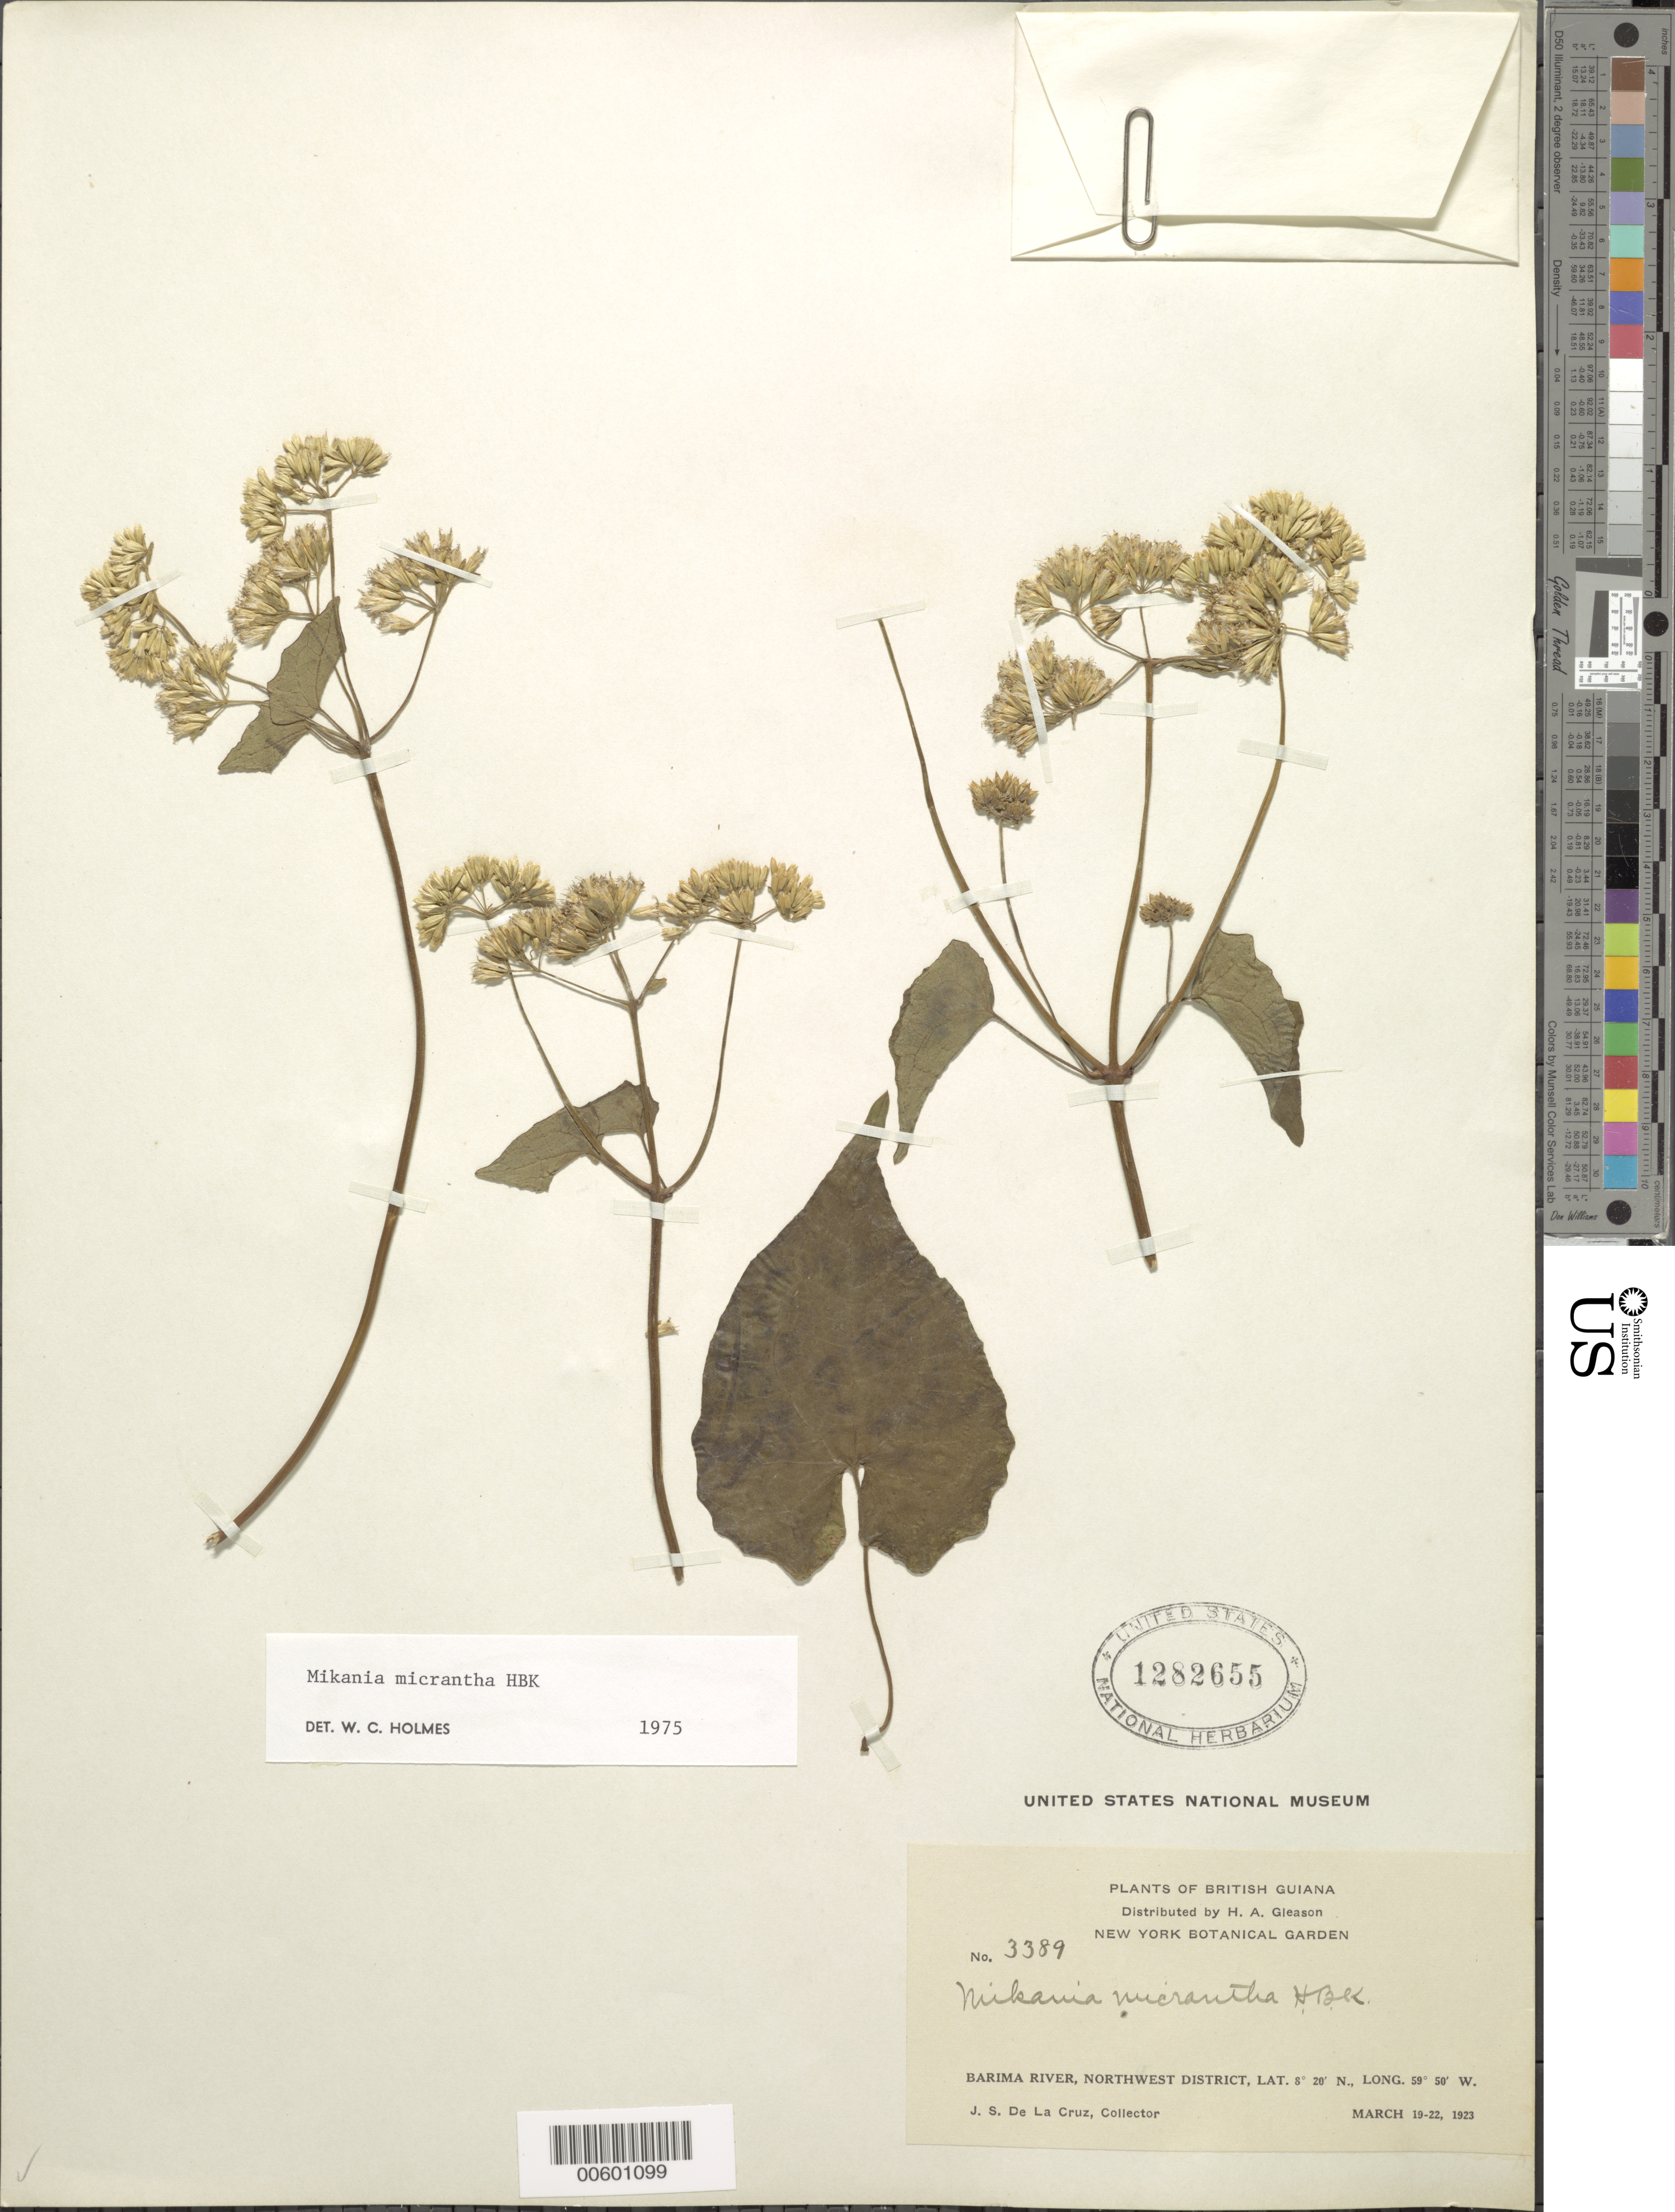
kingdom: Plantae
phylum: Tracheophyta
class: Magnoliopsida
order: Asterales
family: Asteraceae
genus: Mikania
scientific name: Mikania micrantha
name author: Kunth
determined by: Holmes, W. C.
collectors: J. S. de la Cruz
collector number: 3389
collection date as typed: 19-Mar-23 to 22-Mar-23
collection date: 1923-03-19/1923-03-22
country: Guyana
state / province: Barima-Waini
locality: Barima R., NW District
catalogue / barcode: US 1282655